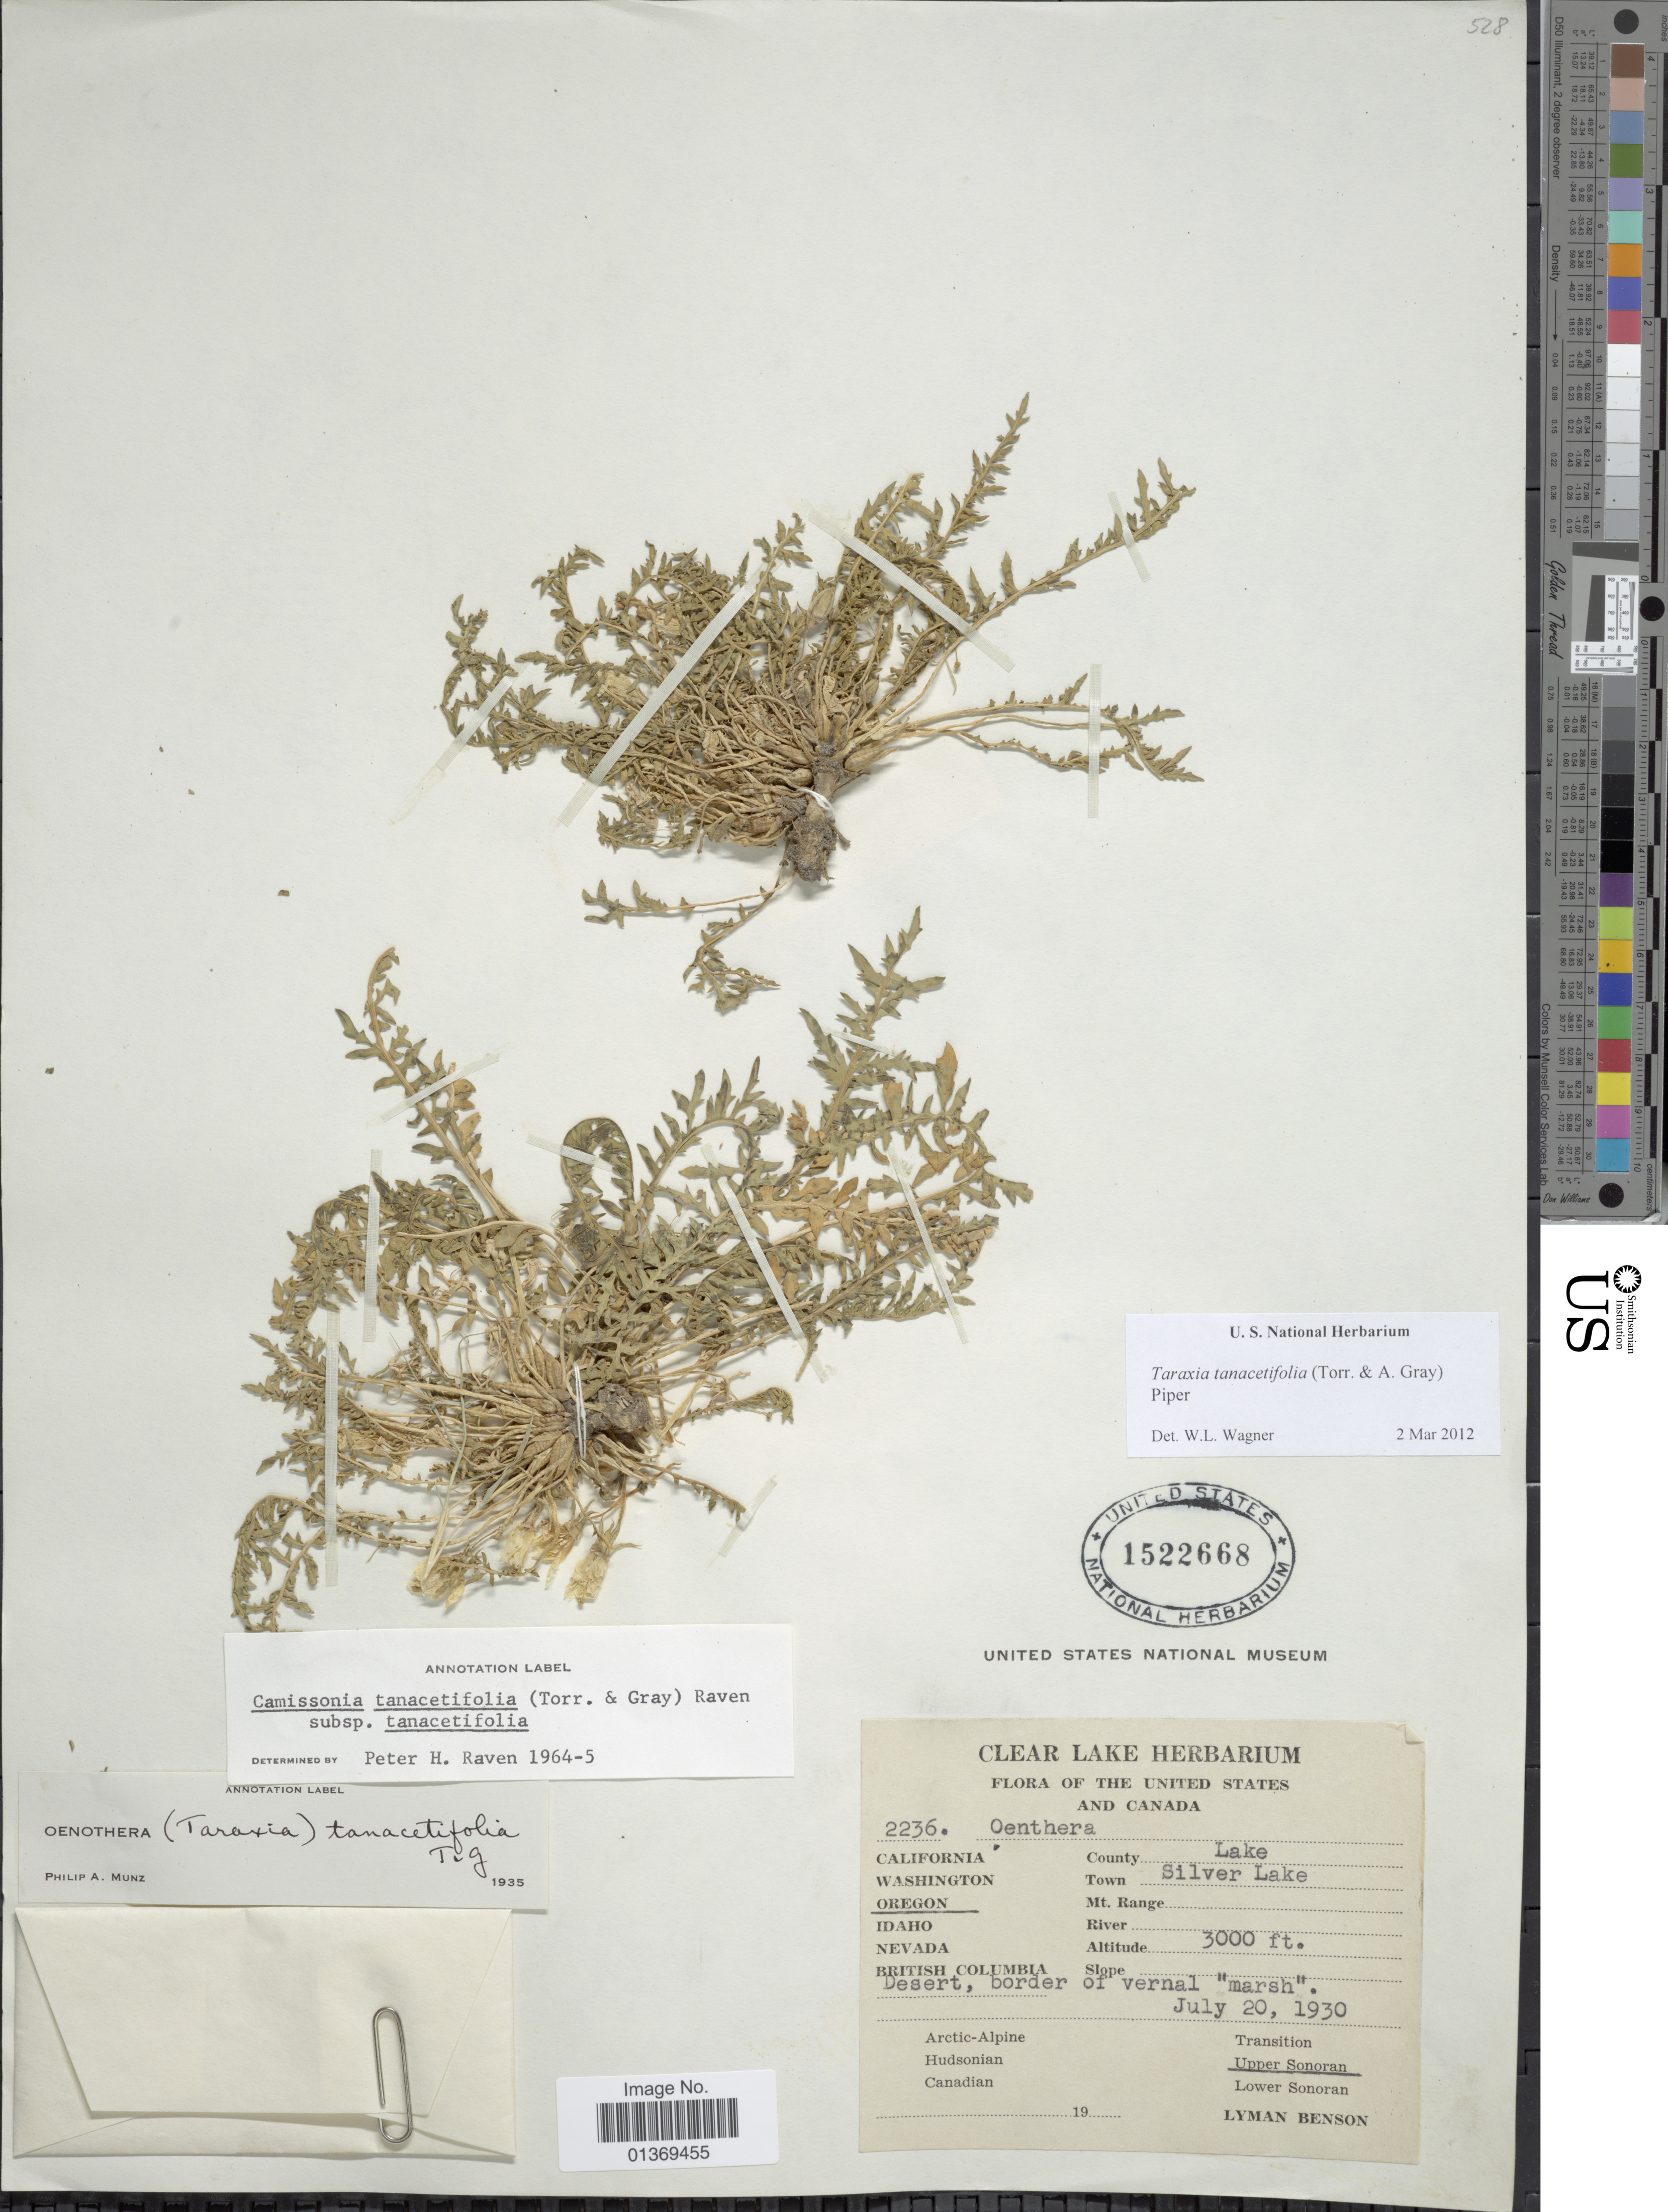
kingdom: Plantae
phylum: Tracheophyta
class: Magnoliopsida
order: Myrtales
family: Onagraceae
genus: Taraxia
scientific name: Taraxia tanacetifolia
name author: (Torr. & A. Gray) Piper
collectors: L. D. Benson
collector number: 2236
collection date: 1930-07-20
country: United States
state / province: Oregon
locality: County Lake, Silver Lake, Upper Sonoran.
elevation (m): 914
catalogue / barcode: US 1522668